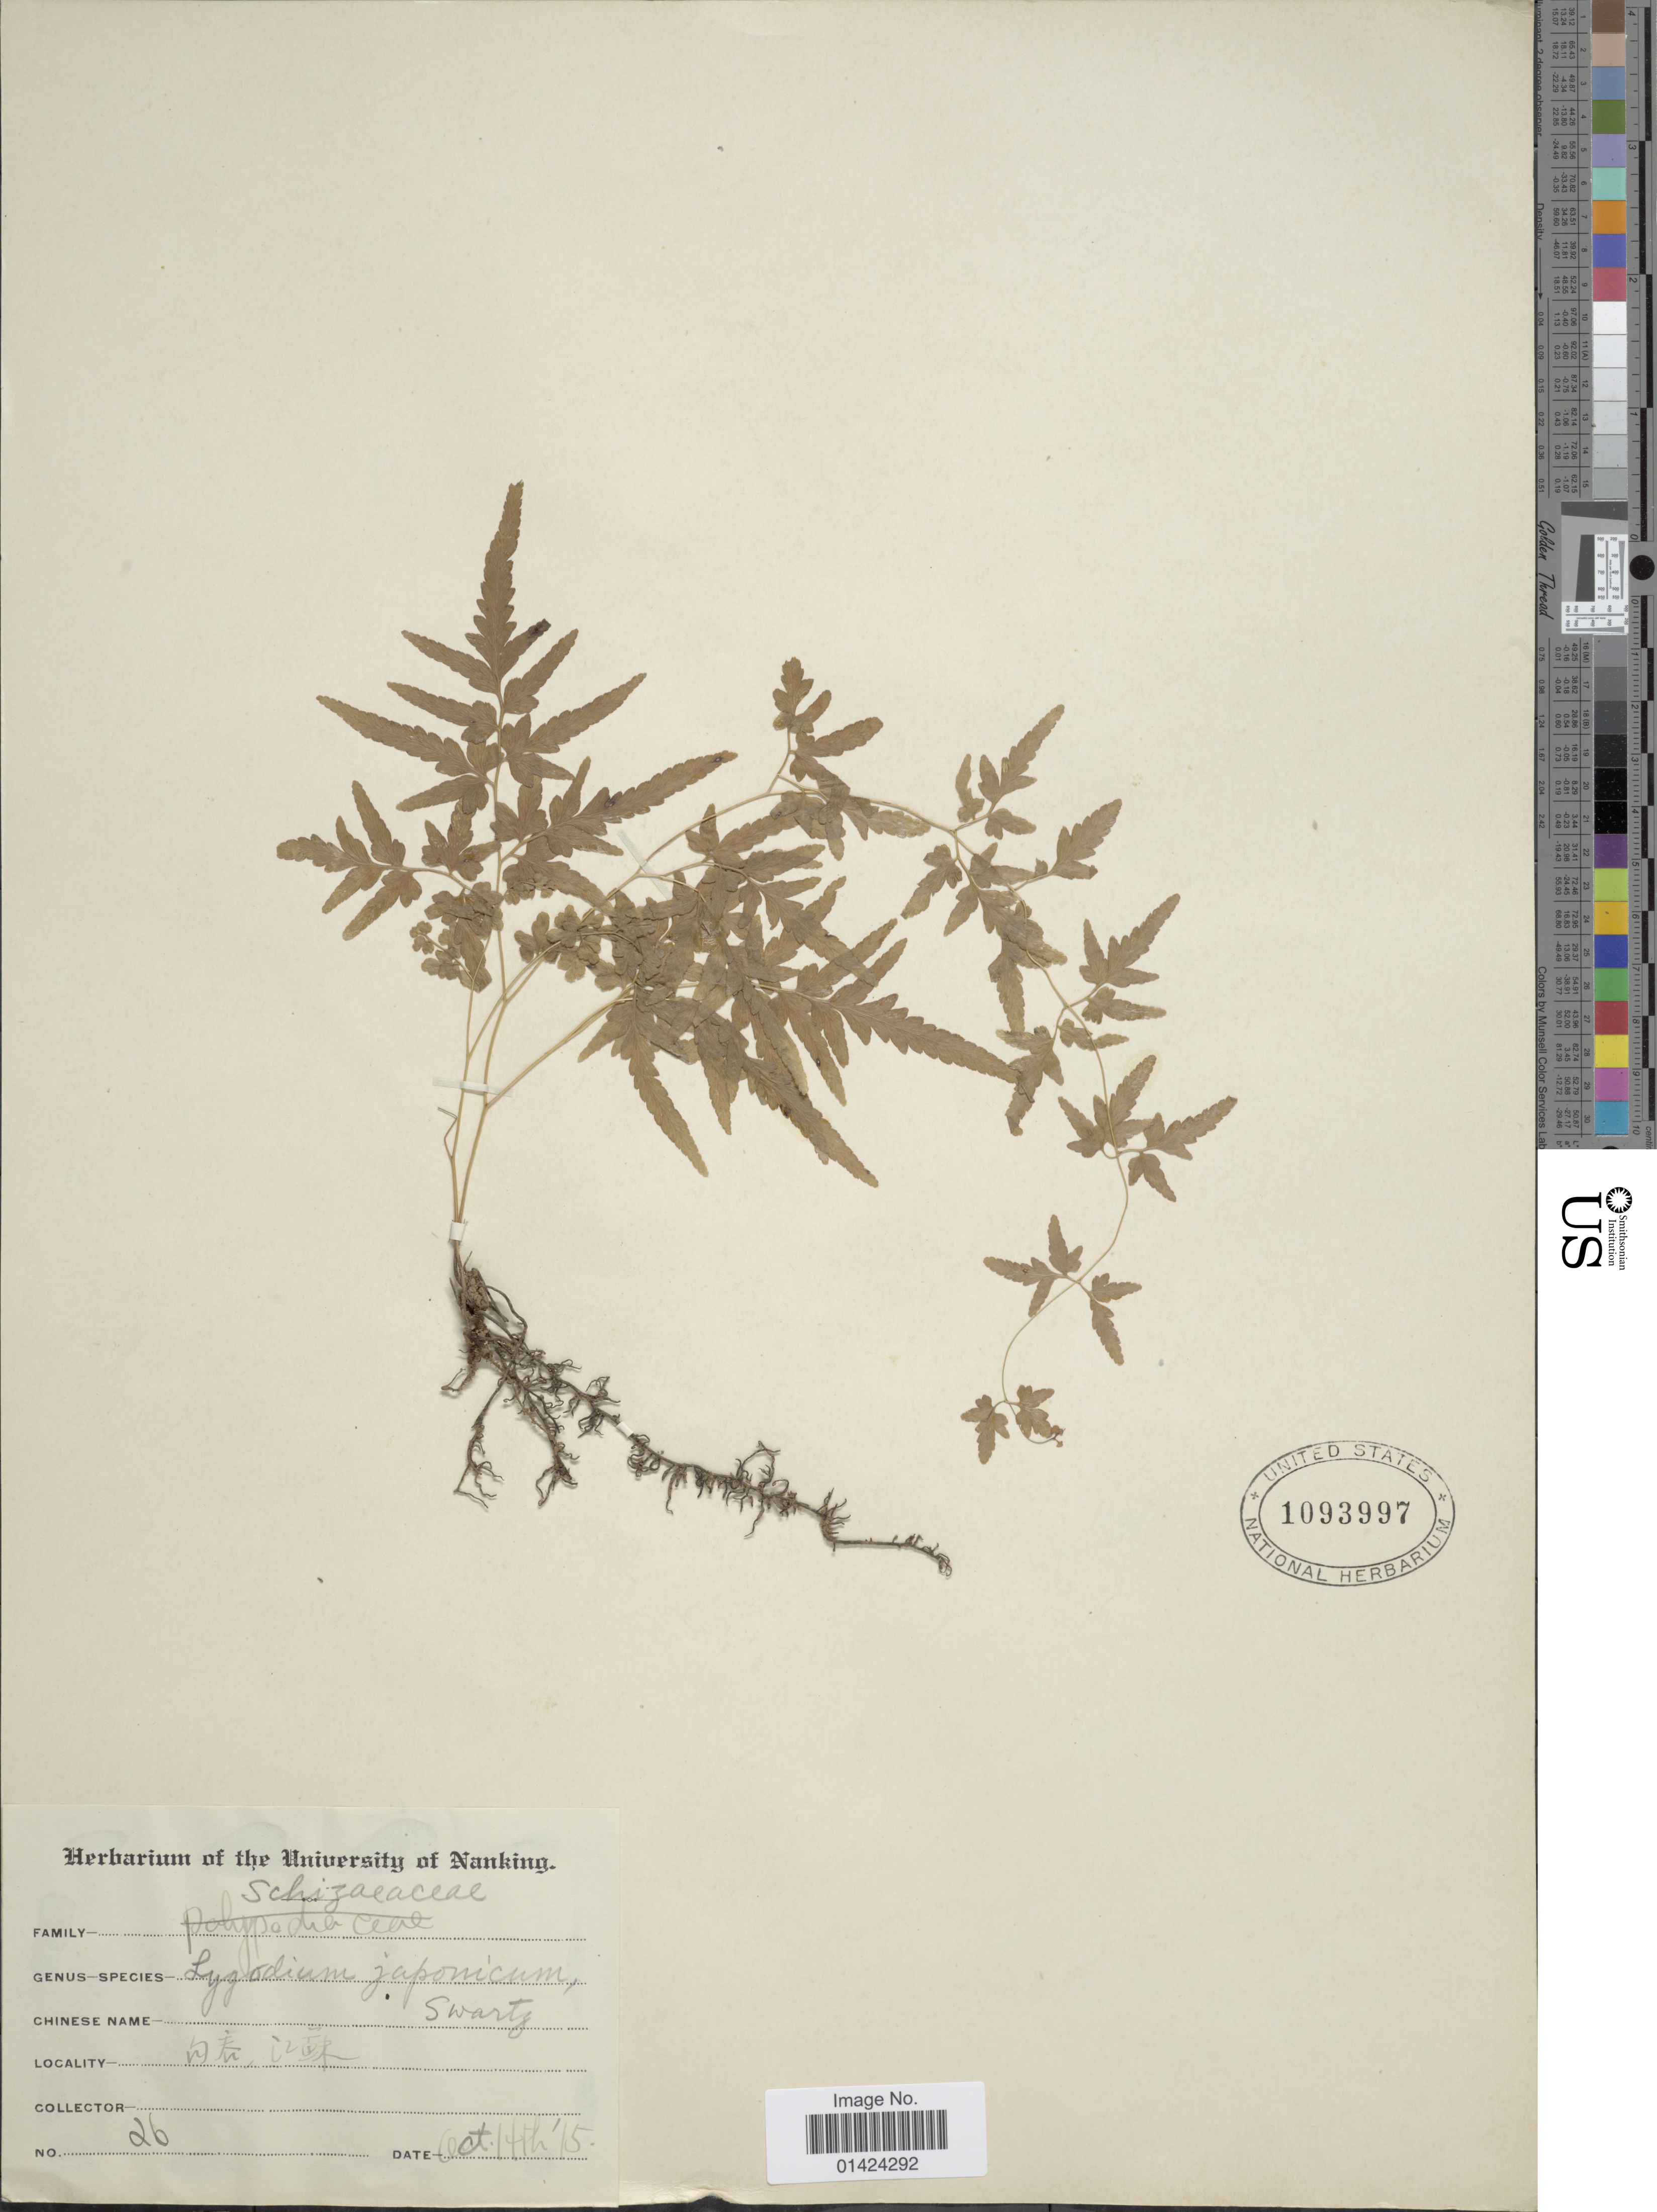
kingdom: Plantae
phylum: Tracheophyta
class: Polypodiopsida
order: Schizaeales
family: Lygodiaceae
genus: Lygodium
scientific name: Lygodium japonicum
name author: (Thunb.) Sw.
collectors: ex herb. University of Nanking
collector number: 26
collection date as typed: Transcribed d/m/y: 11/10/15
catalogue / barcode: US 1093997